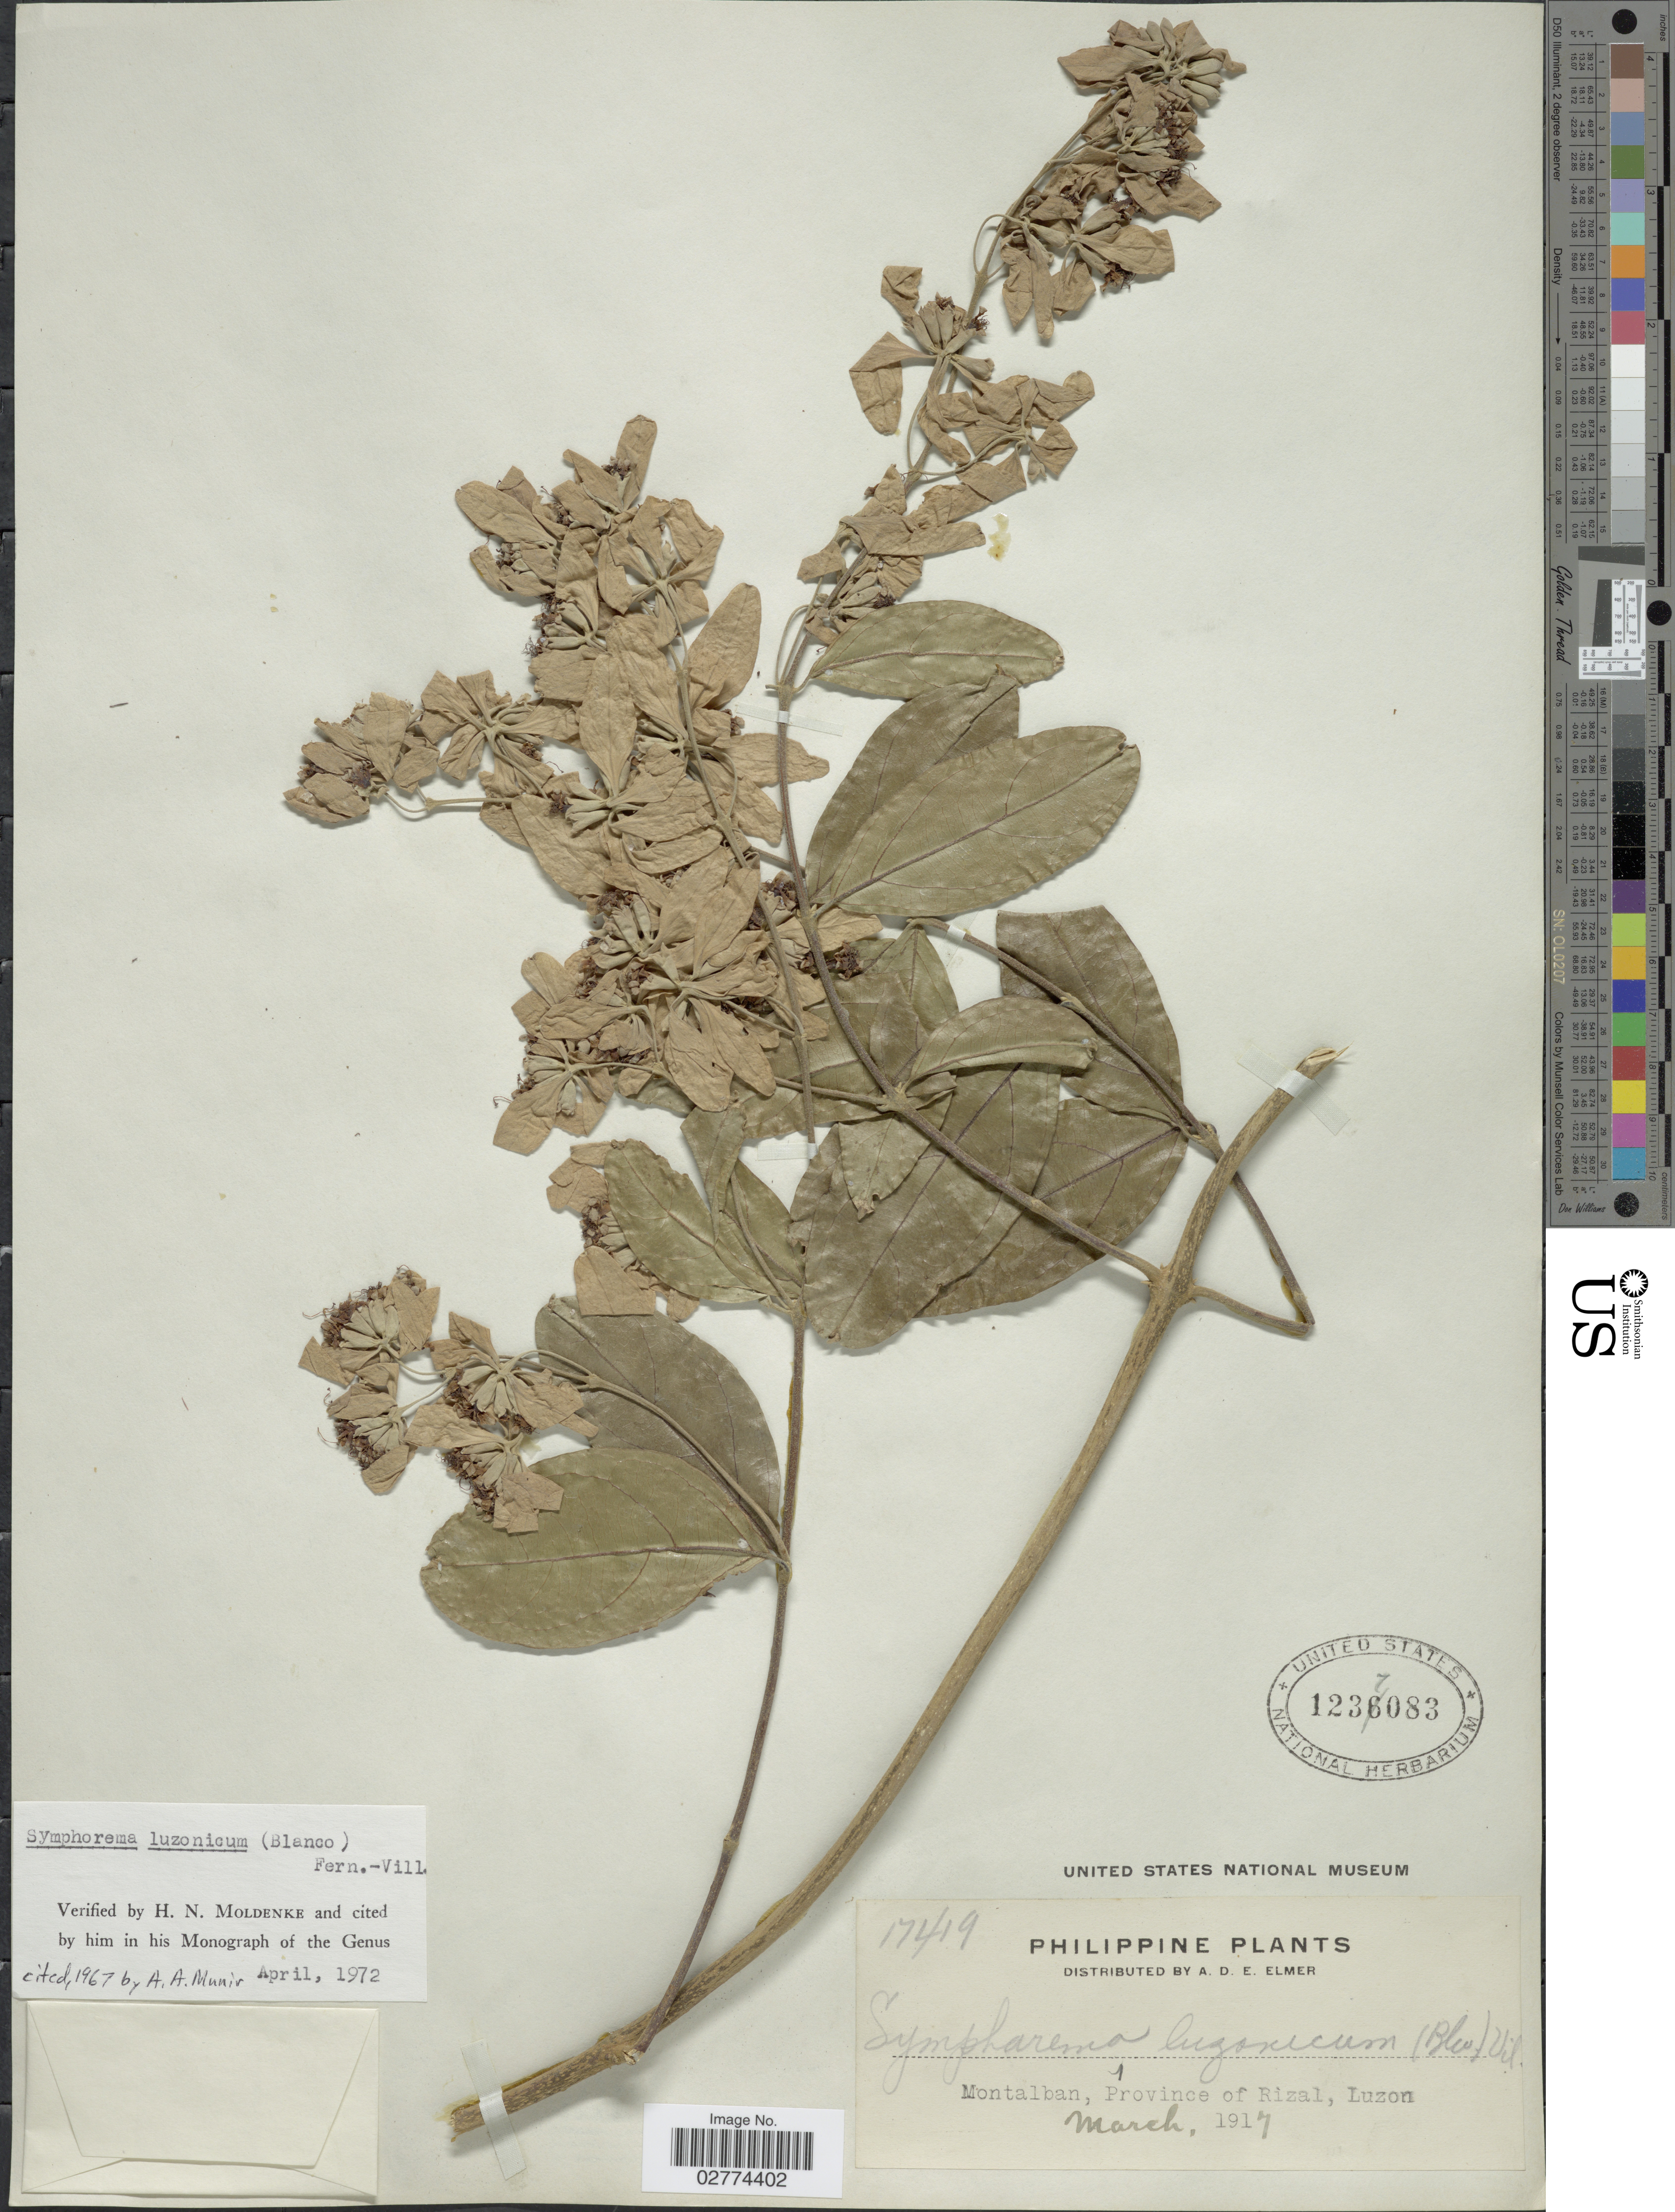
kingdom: Plantae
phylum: Tracheophyta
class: Magnoliopsida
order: Lamiales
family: Lamiaceae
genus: Symphorema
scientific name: Symphorema luzonicum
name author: (Blanco) Fern.-Vill.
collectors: A. D. E. Elmer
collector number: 17419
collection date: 1917-03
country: Philippines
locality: Montalban, Province of Rizal, Luzon.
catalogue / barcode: US 1237083